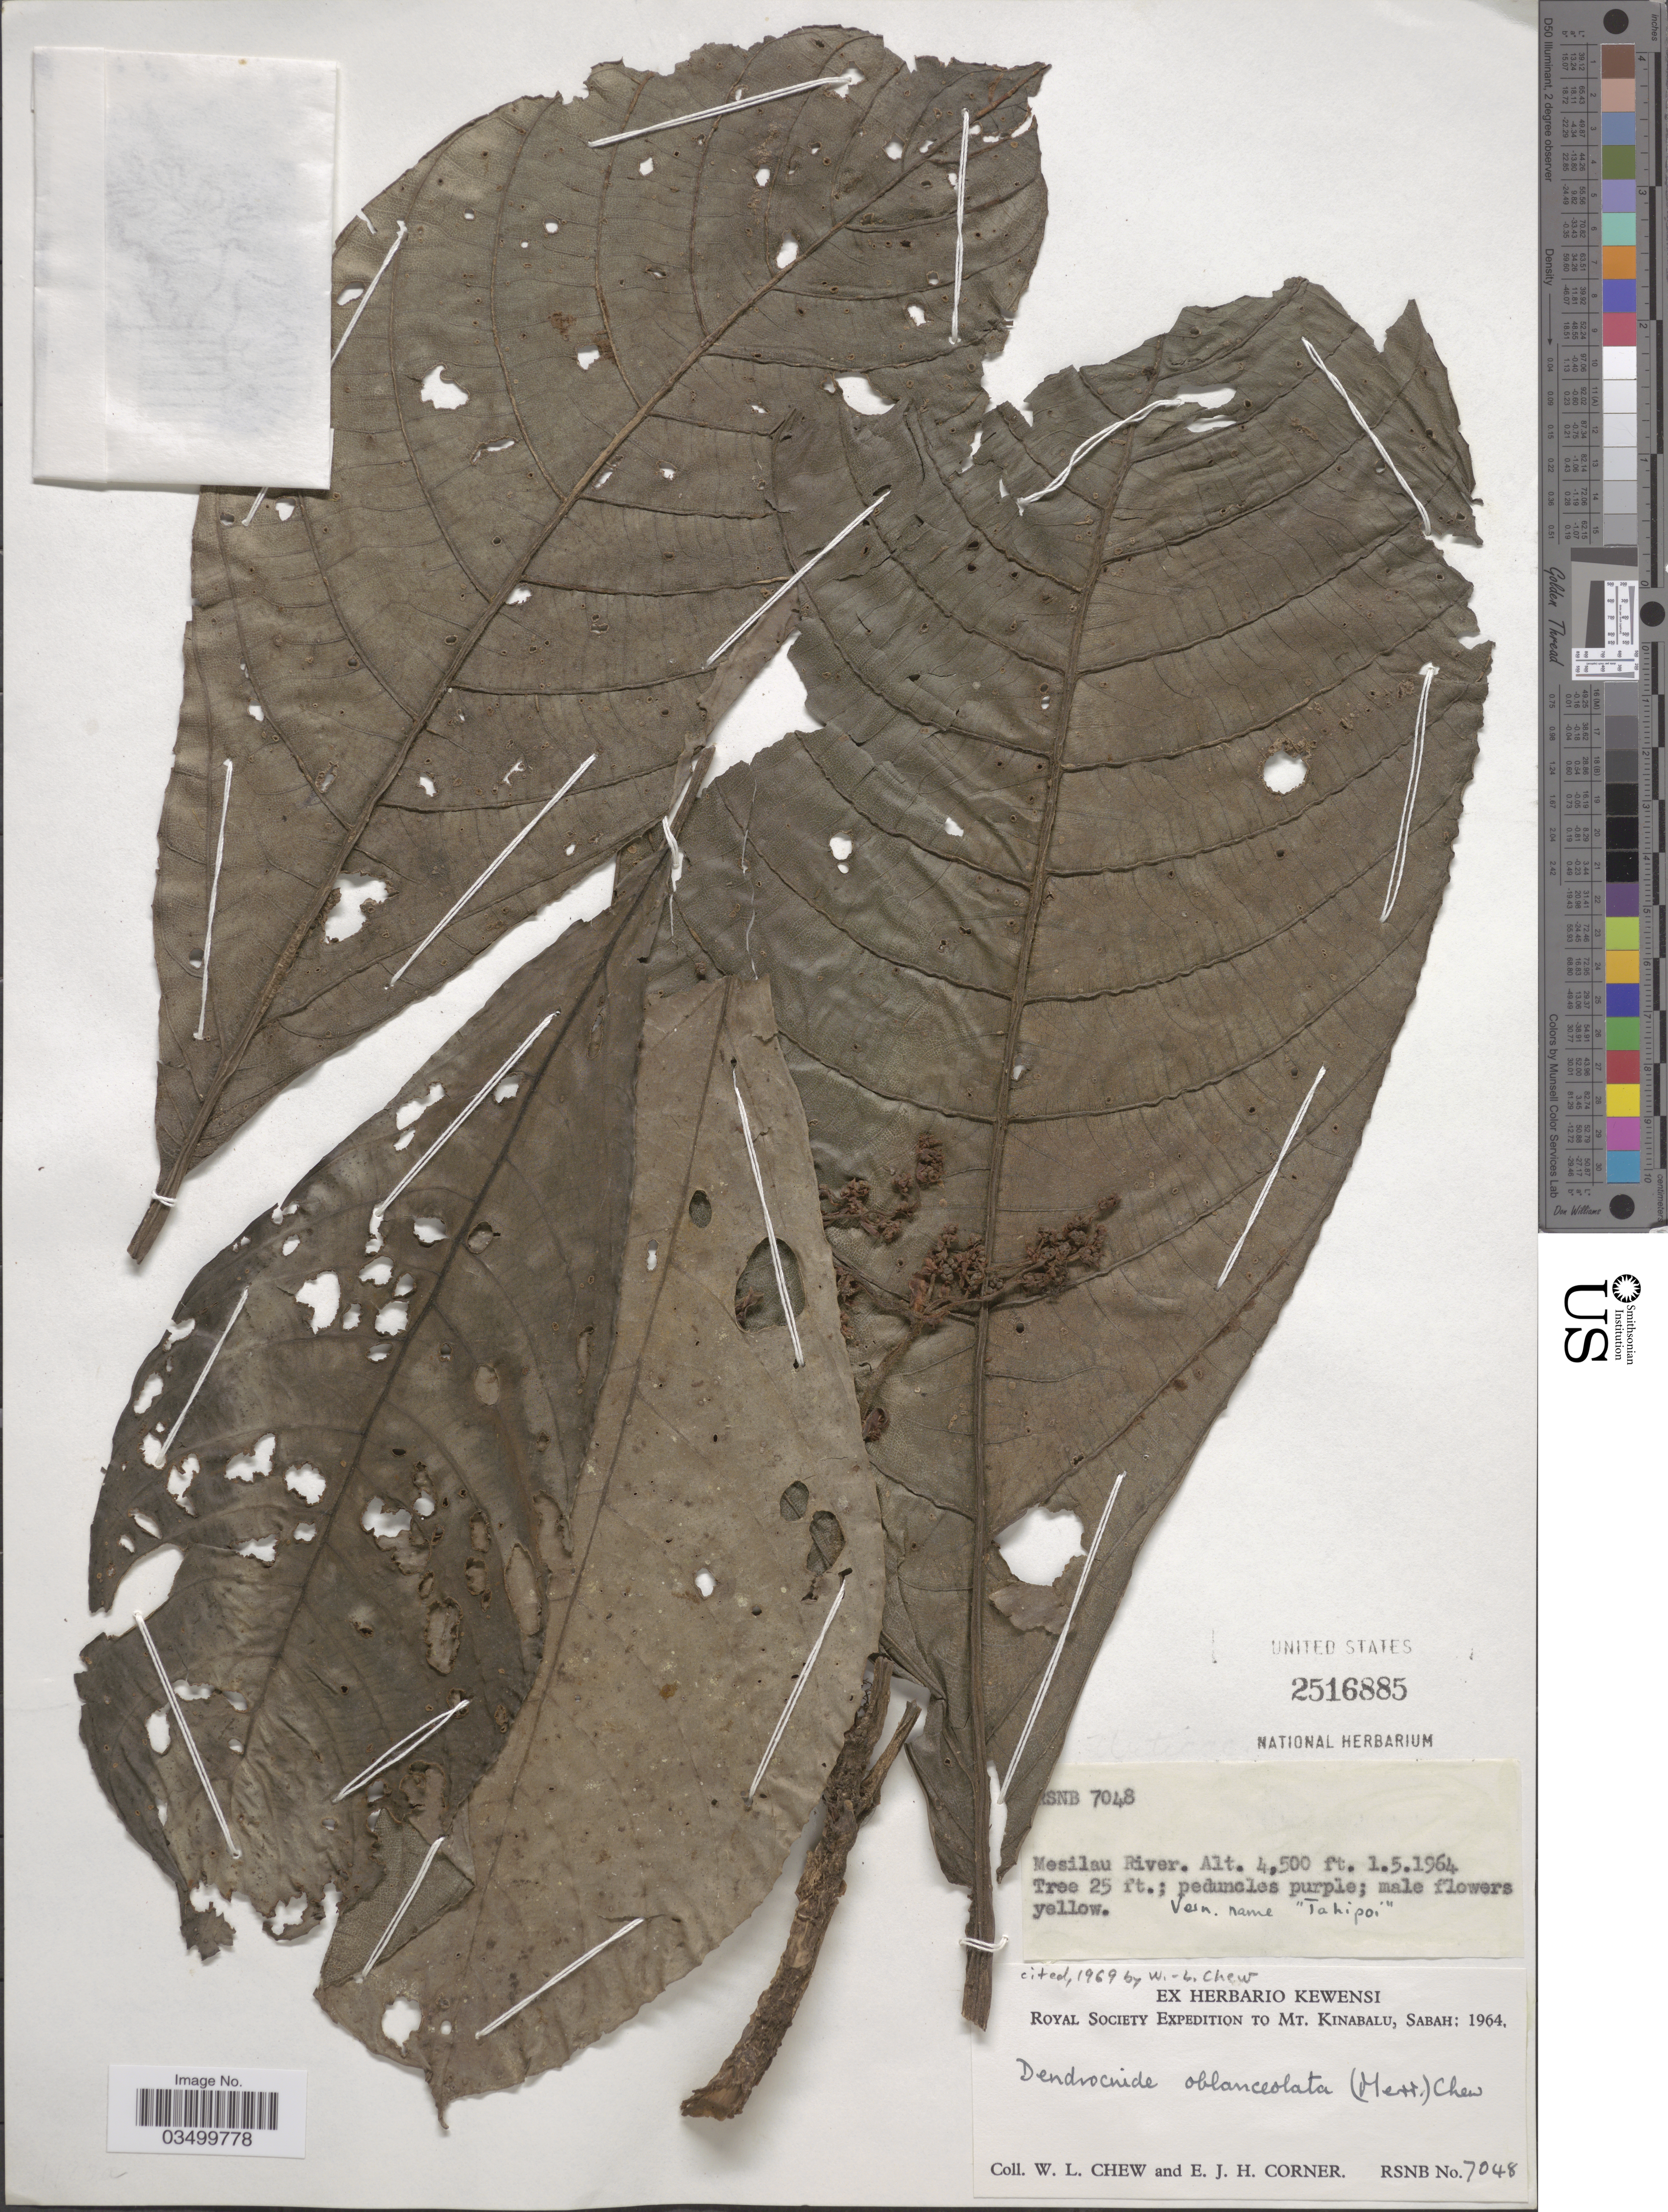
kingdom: Plantae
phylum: Tracheophyta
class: Magnoliopsida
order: Rosales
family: Urticaceae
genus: Dendrocnide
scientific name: Dendrocnide oblanceolata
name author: (Merr.) Chew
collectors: W. Chew & E. Corner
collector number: RSNB 7048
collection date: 1964-05-01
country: Malaysia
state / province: Sabah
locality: Mesilau River. Mt. Kinabalu.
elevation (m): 1372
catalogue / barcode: US 2516885